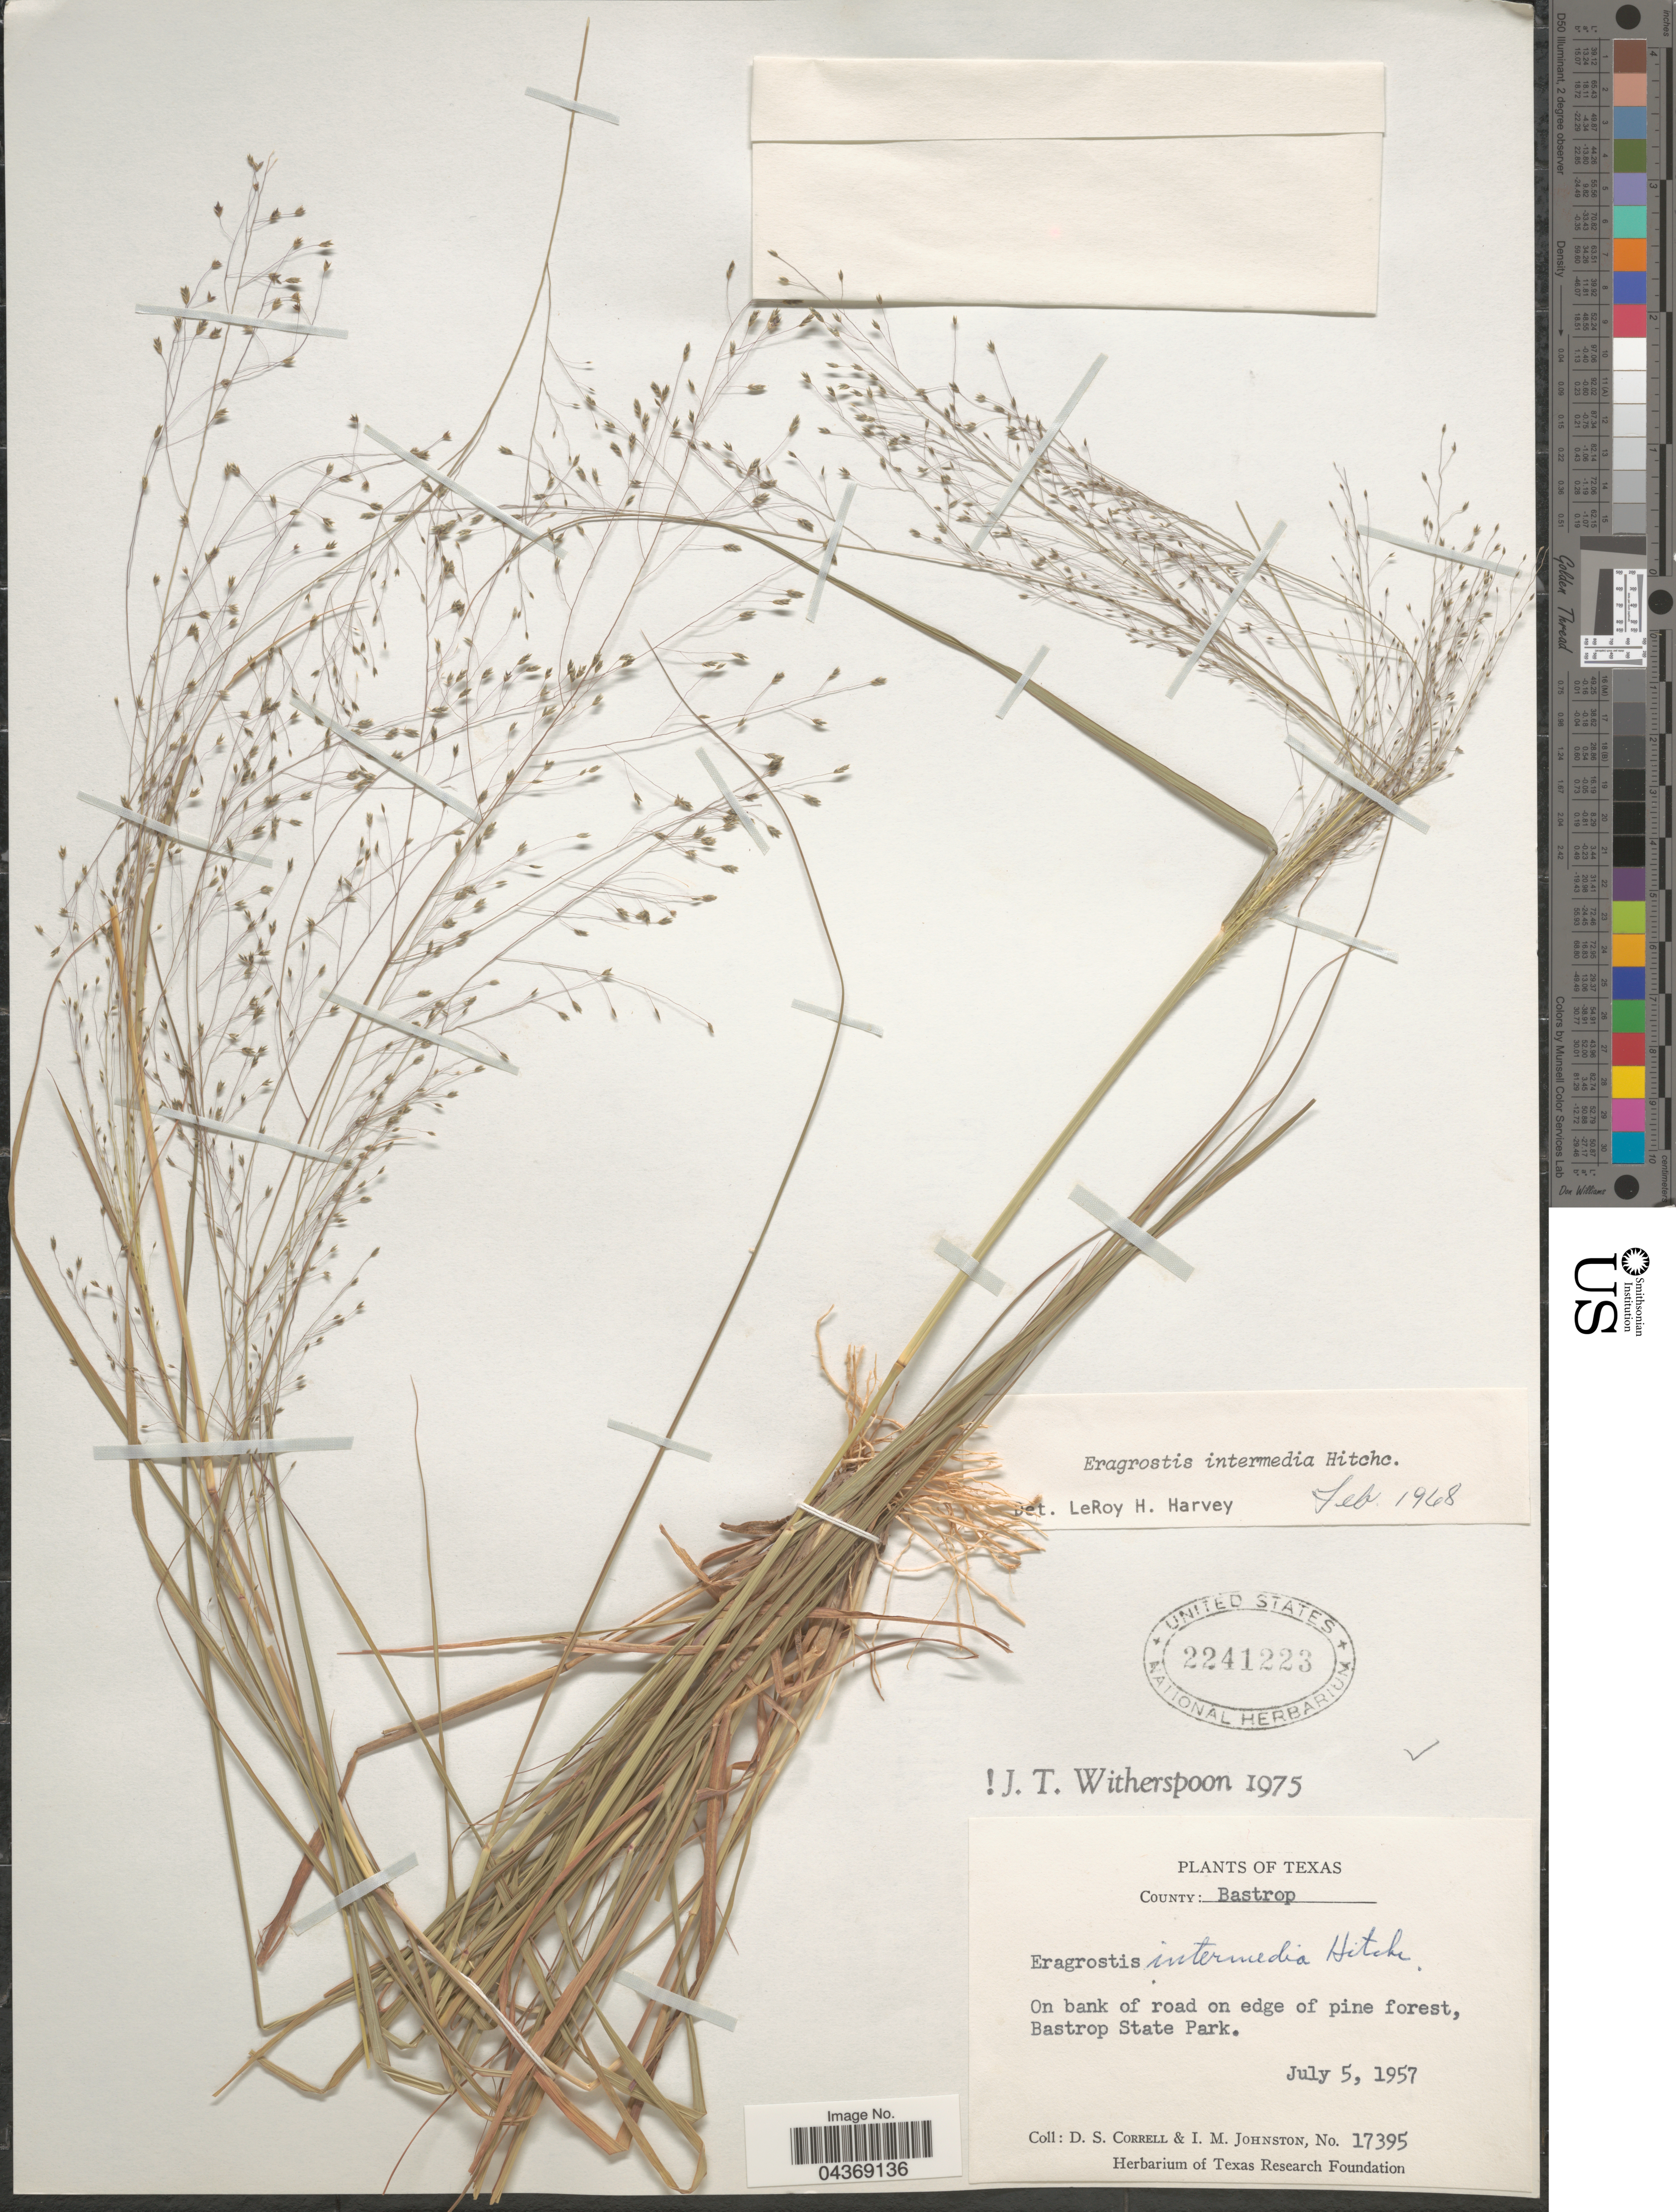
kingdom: Plantae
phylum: Tracheophyta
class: Liliopsida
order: Poales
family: Poaceae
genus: Eragrostis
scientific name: Eragrostis intermedia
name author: Hitchc.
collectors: D. S. Correll & I.M. Johnston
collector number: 17395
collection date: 1957-07-05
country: United States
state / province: Texas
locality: County: Bastrop. On bank of road on edge of pine forest, Bastrop State Park.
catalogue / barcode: US 2241223